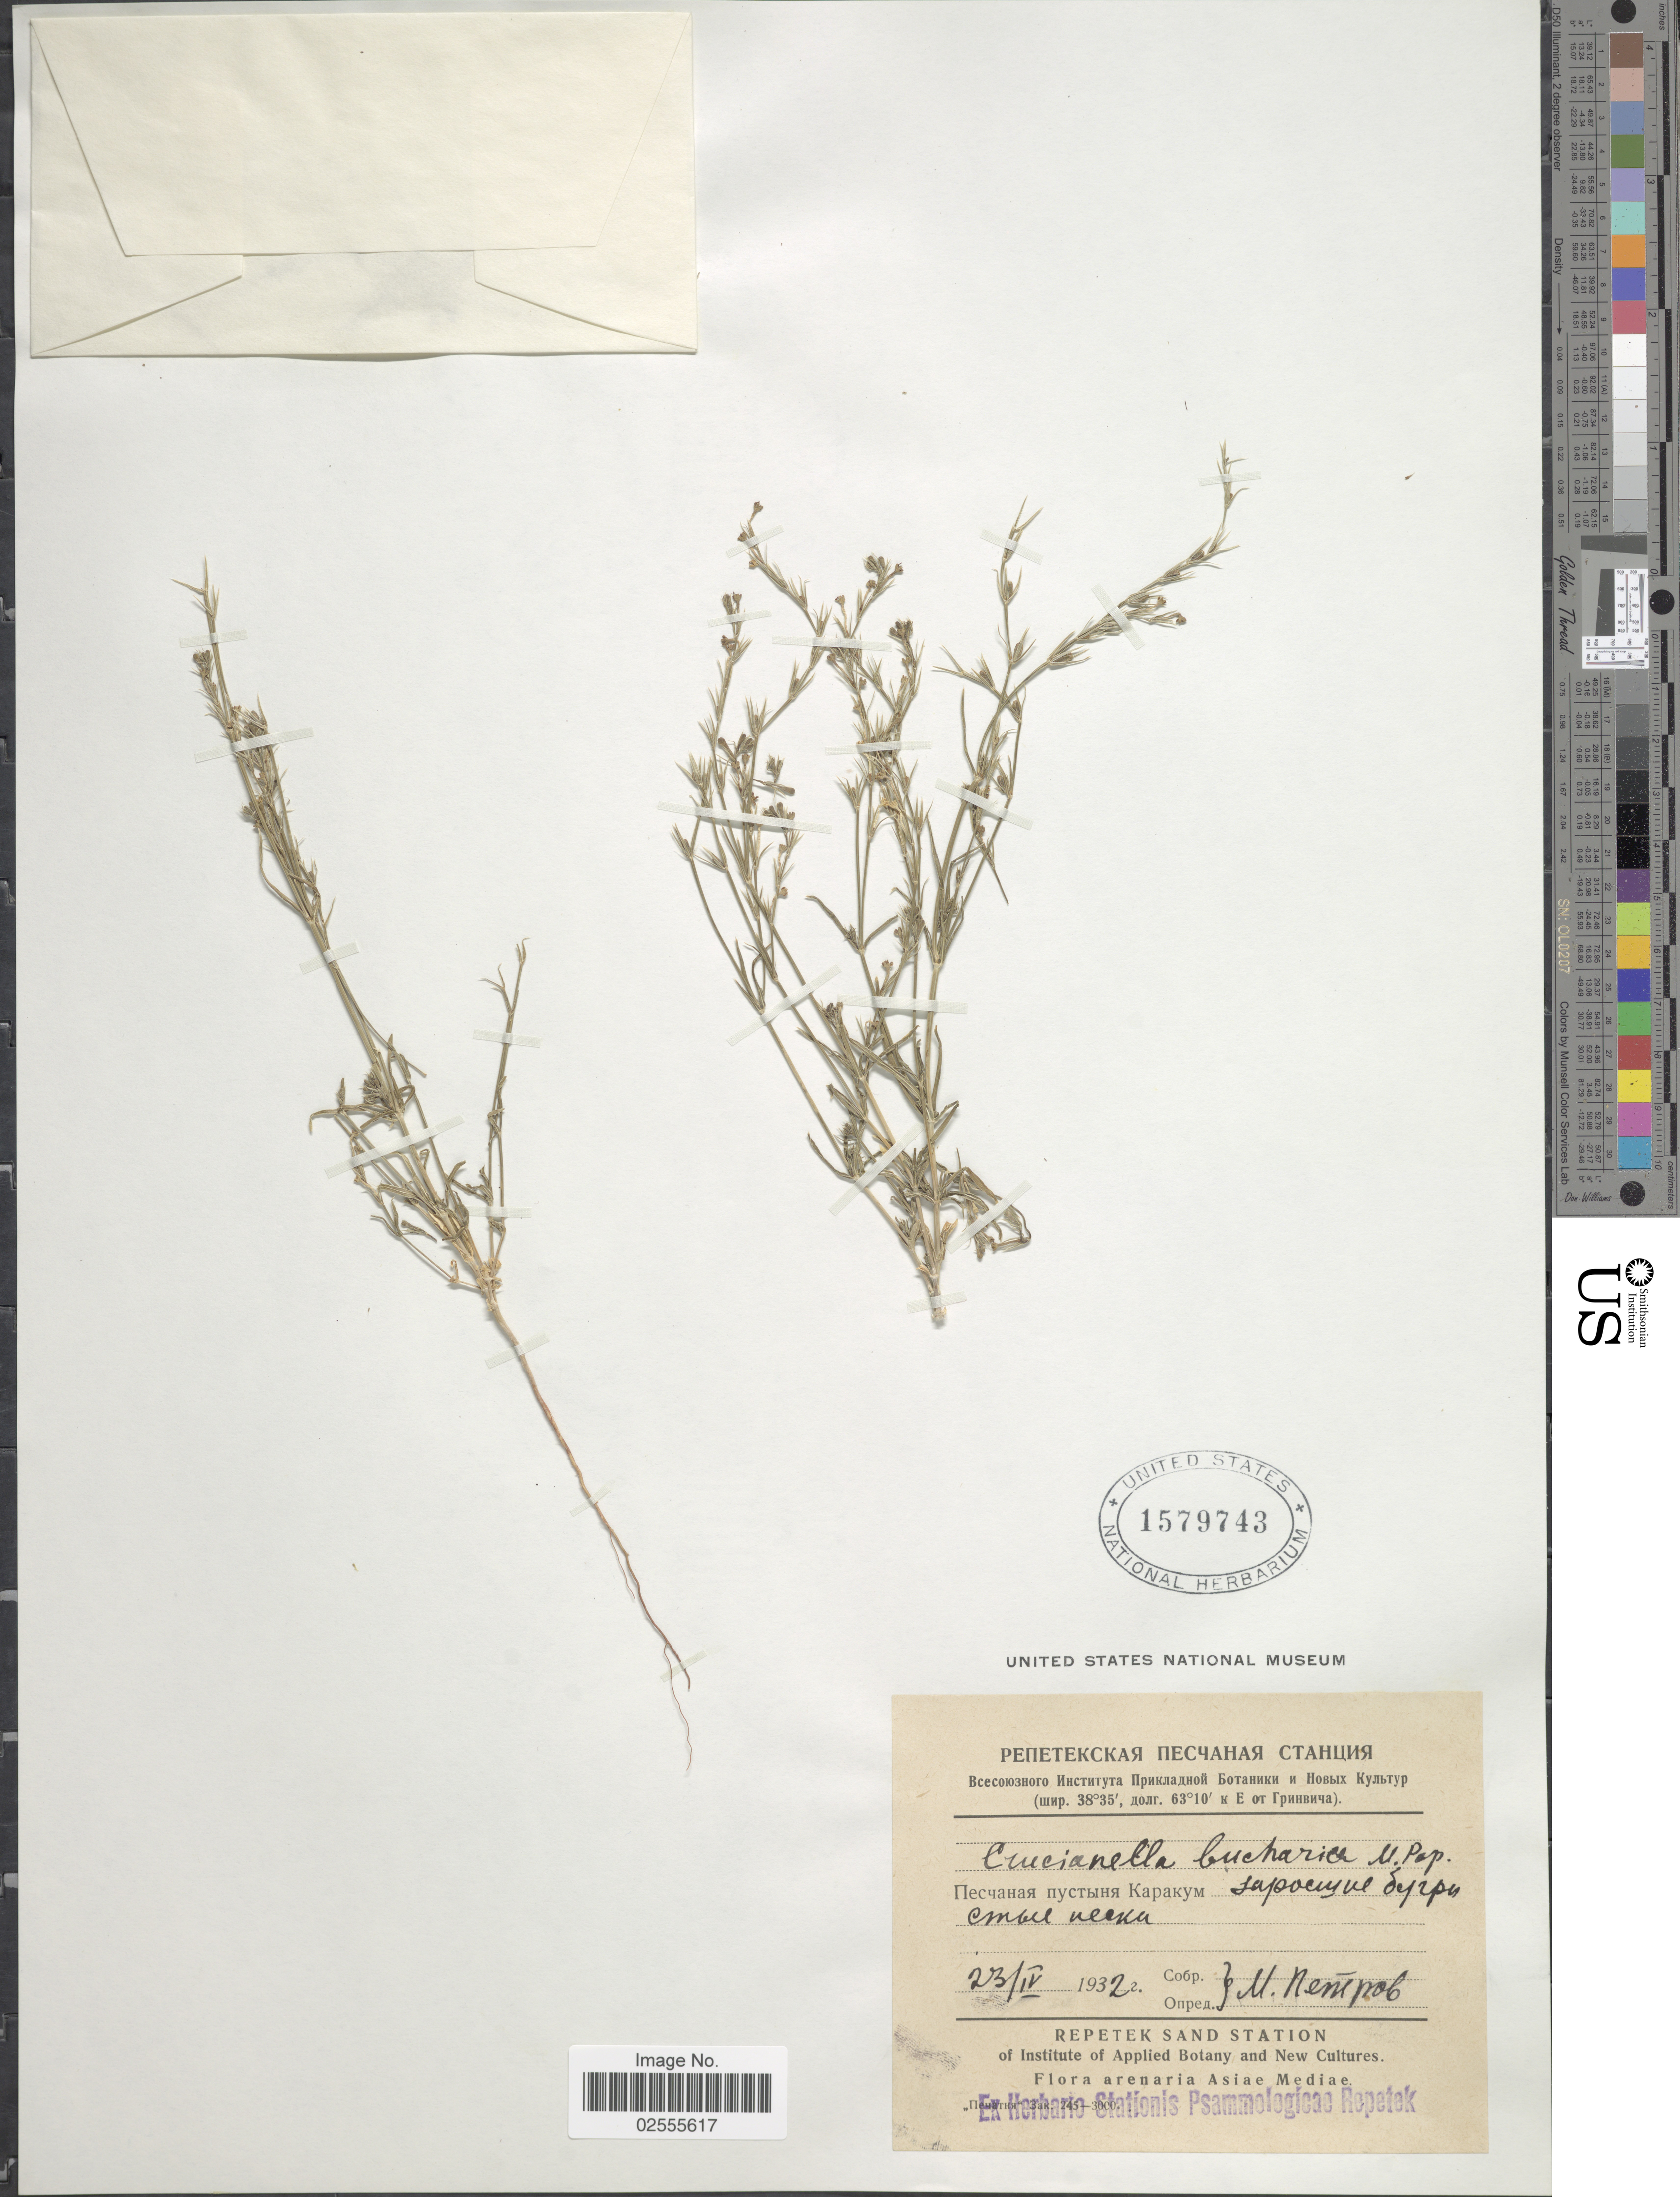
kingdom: Plantae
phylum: Tracheophyta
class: Magnoliopsida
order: Gentianales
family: Rubiaceae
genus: Crucianella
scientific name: Crucianella bucharica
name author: B. Fedtsch.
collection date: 1932-04-23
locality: Arenaria Asiae Mediae.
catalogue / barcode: US 1579743